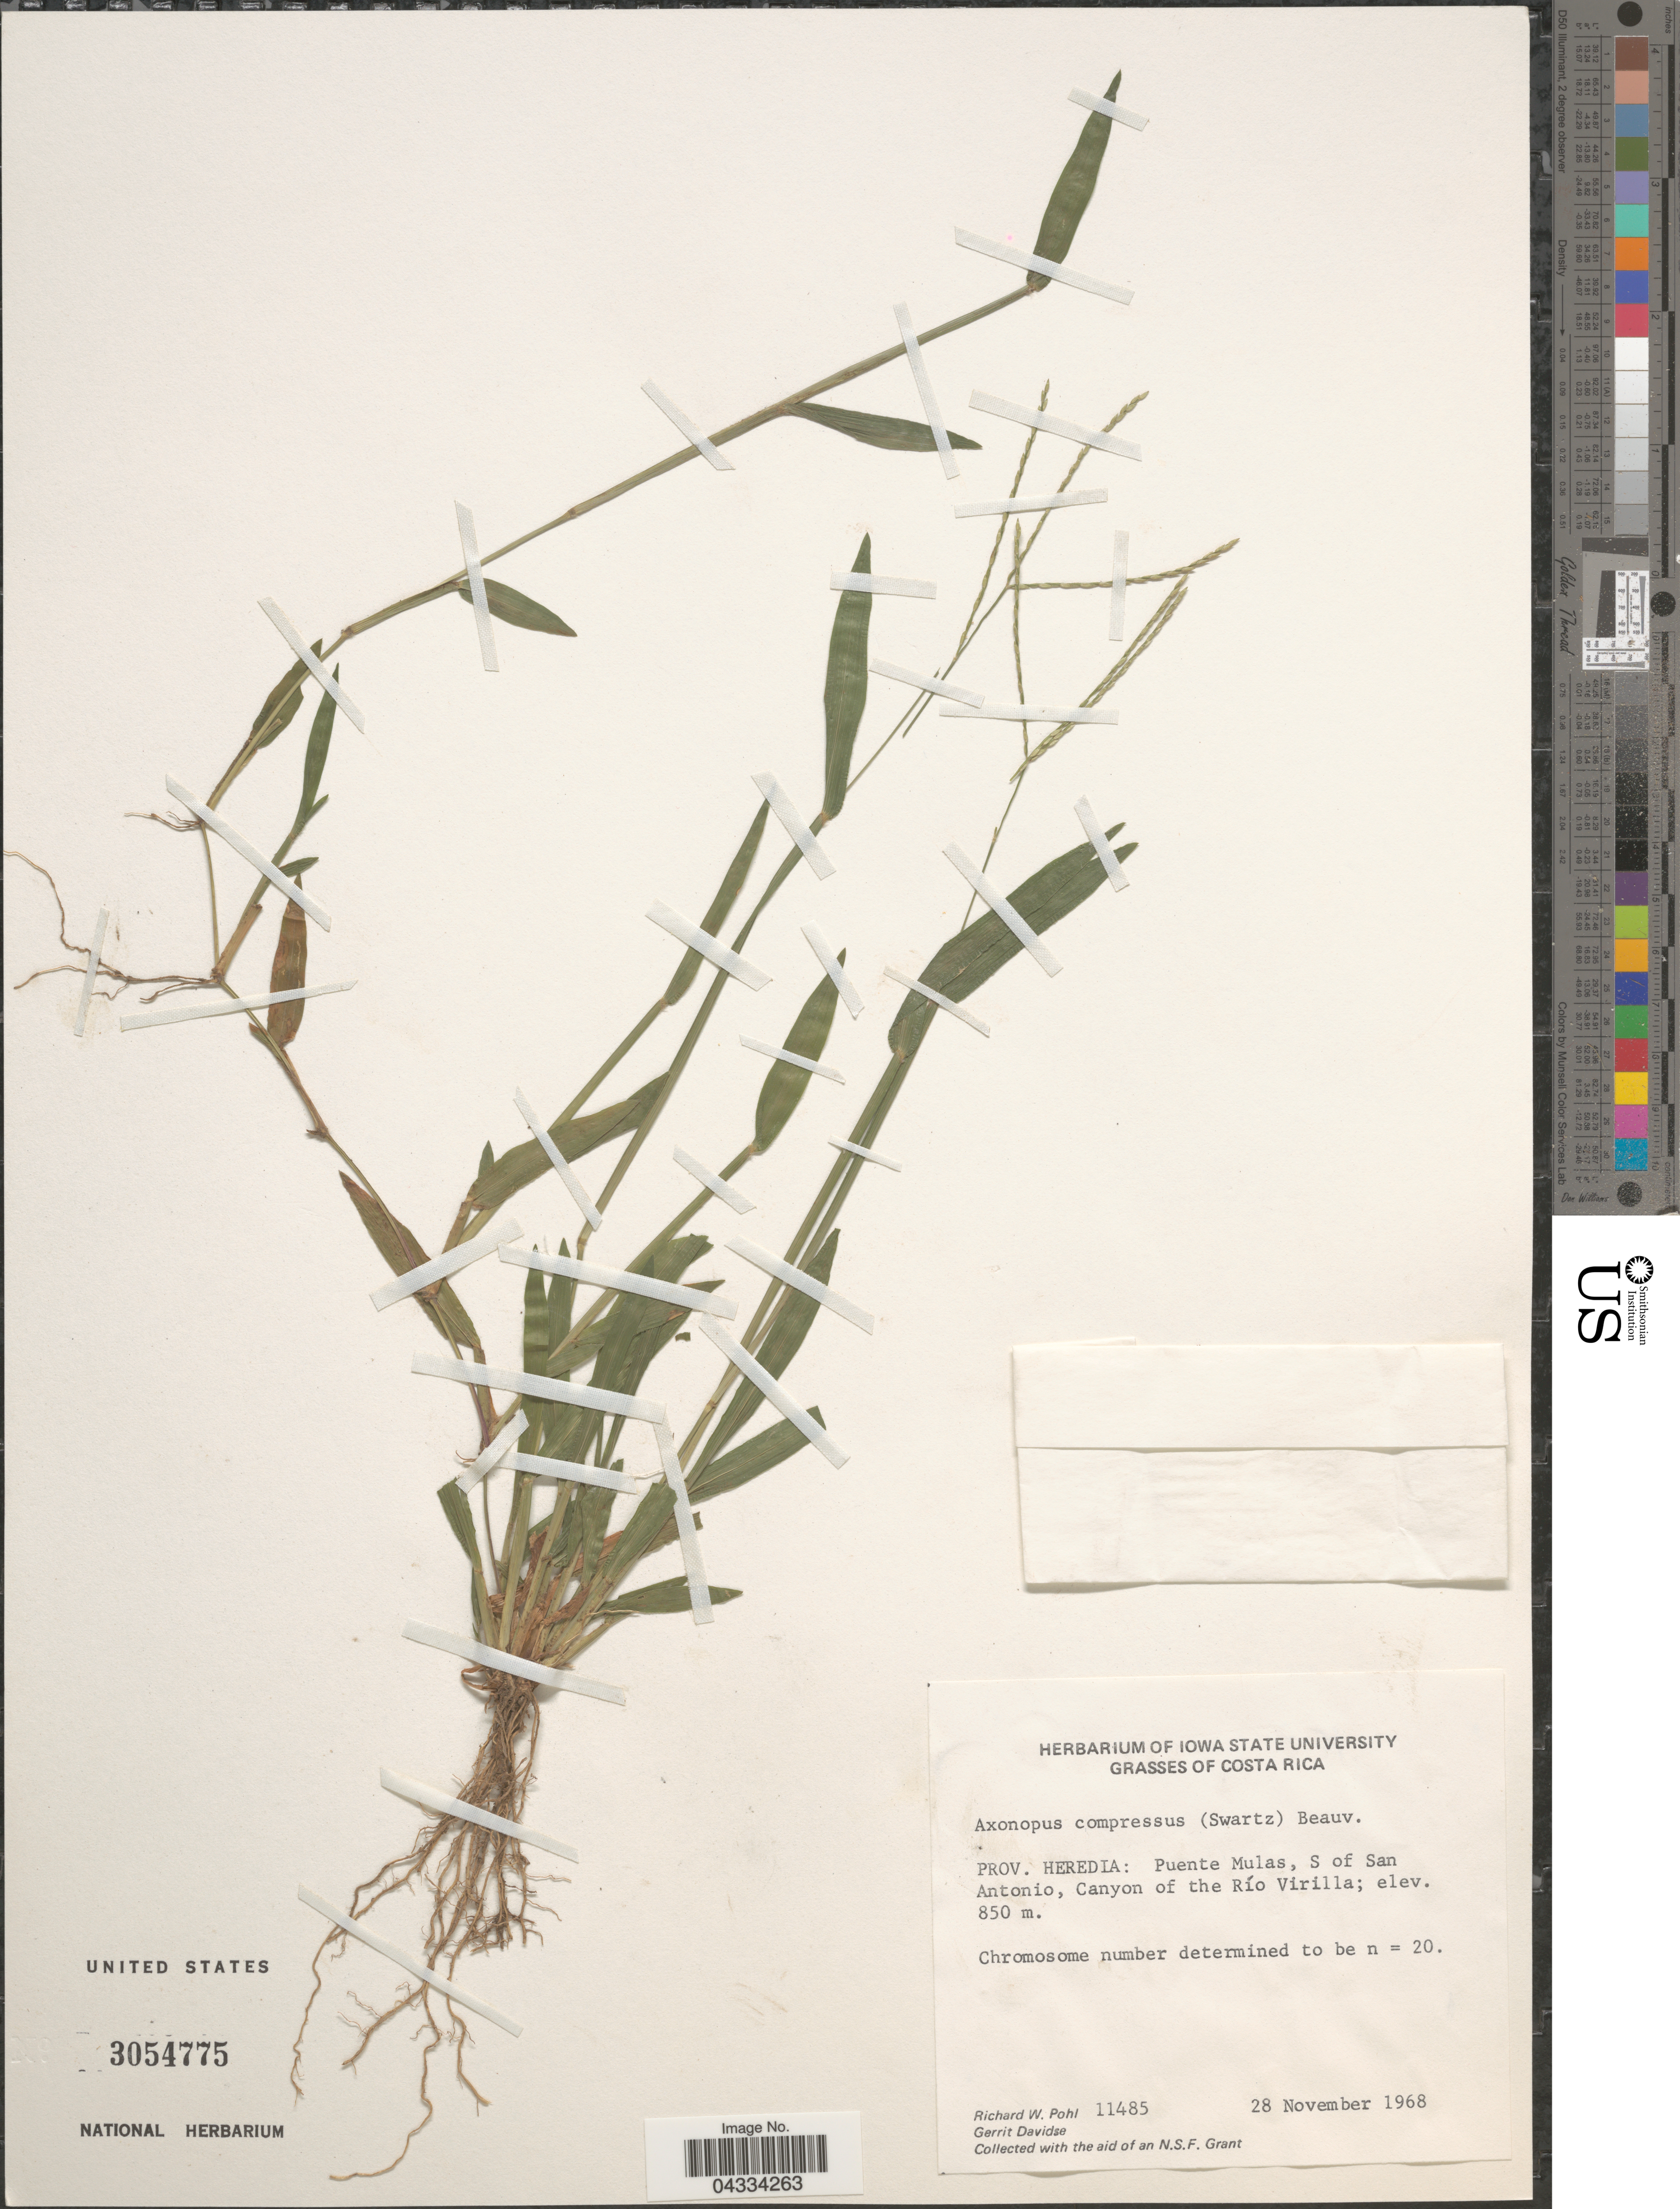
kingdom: Plantae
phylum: Tracheophyta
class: Liliopsida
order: Poales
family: Poaceae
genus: Axonopus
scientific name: Axonopus compressus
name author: (Sw.) P. Beauv.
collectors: R. W. Pohl & G. Davidse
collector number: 11485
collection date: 1968-11-28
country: Costa Rica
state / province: Heredia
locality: Puente Mulas, S of San Antonio, Canyon of the Río Virilla.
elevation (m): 850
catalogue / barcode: US 3054775